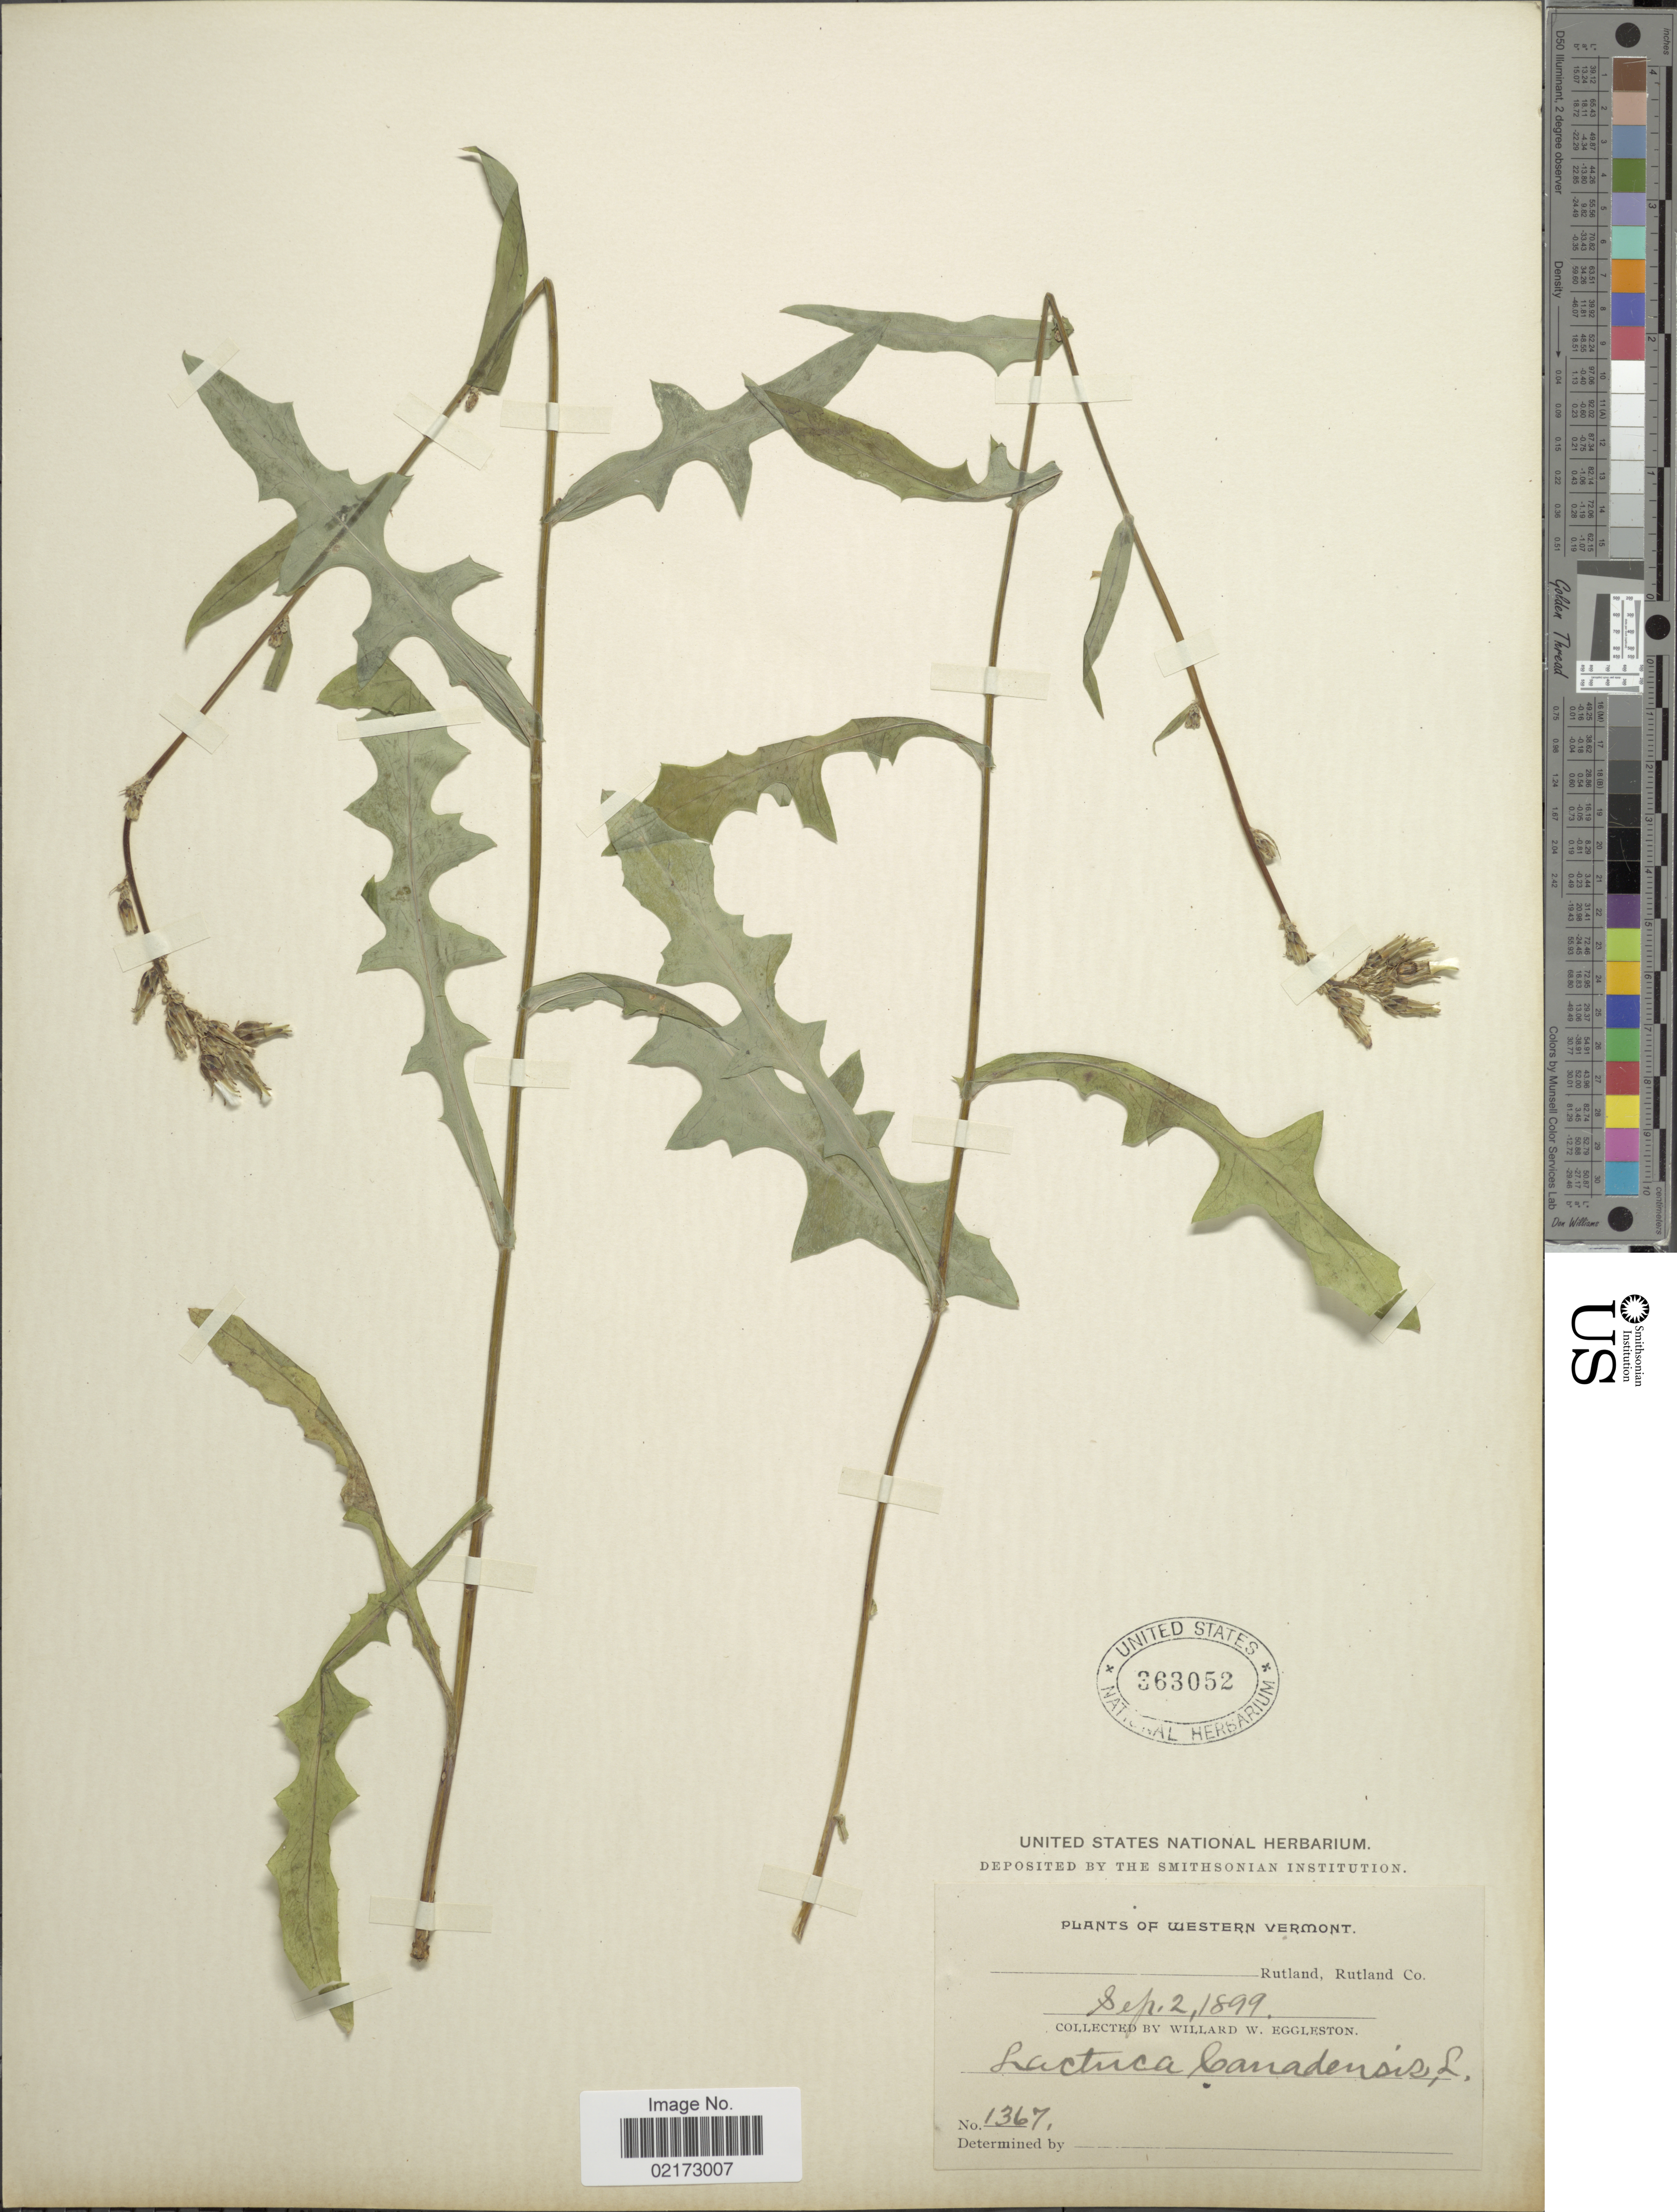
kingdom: Plantae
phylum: Tracheophyta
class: Magnoliopsida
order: Asterales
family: Asteraceae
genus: Lactuca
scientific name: Lactuca canadensis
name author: L.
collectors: W. W. Eggleston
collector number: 1367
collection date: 1899-09-02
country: United States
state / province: Vermont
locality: Western Vermont, Rutland, Rutland Co.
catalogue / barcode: US 363052